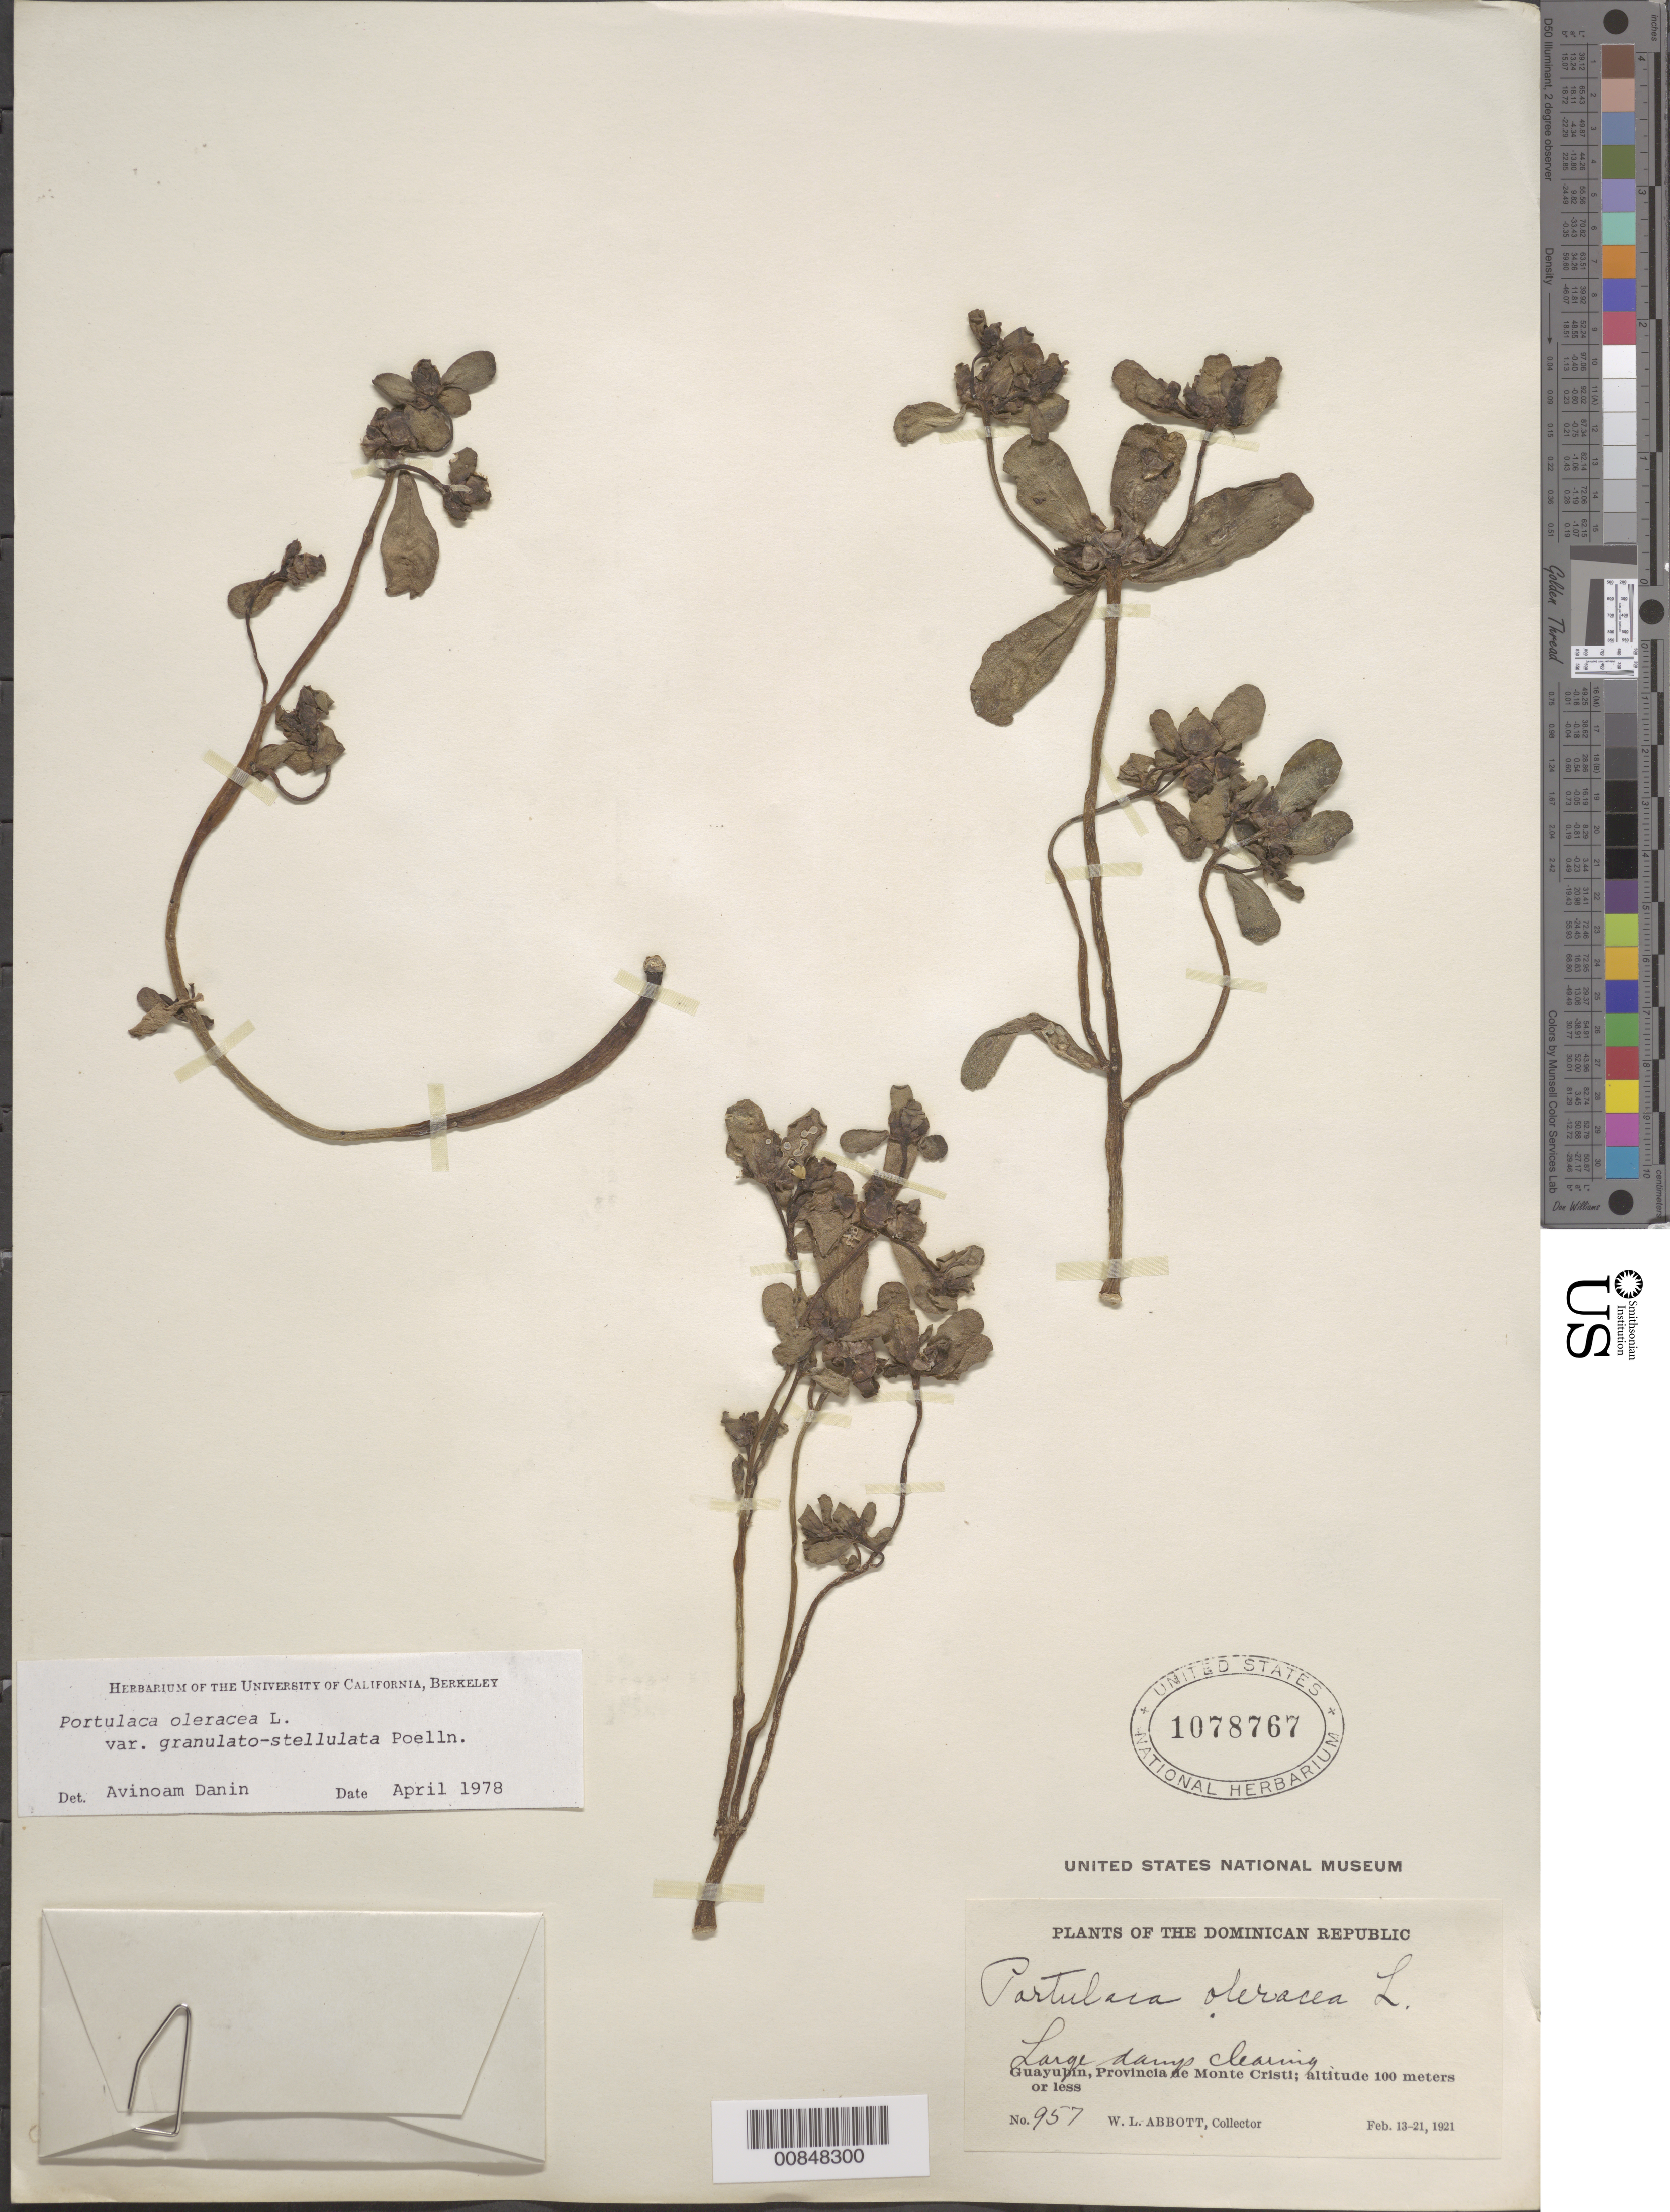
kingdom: Plantae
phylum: Tracheophyta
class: Magnoliopsida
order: Caryophyllales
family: Portulacaceae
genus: Portulaca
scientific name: Portulaca oleracea var. granulatostellulata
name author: Poelln.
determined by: Danin, A., (UC), University of California Berkeley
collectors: W. L. Abbott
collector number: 957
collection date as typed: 13 Feb 1921 to 21 Feb 1921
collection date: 1921-02-13/1921-02-21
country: Dominican Republic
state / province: Monte Cristi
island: Hispaniola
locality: Guayubín.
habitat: Large damp clearings.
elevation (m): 100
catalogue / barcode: US 1078767